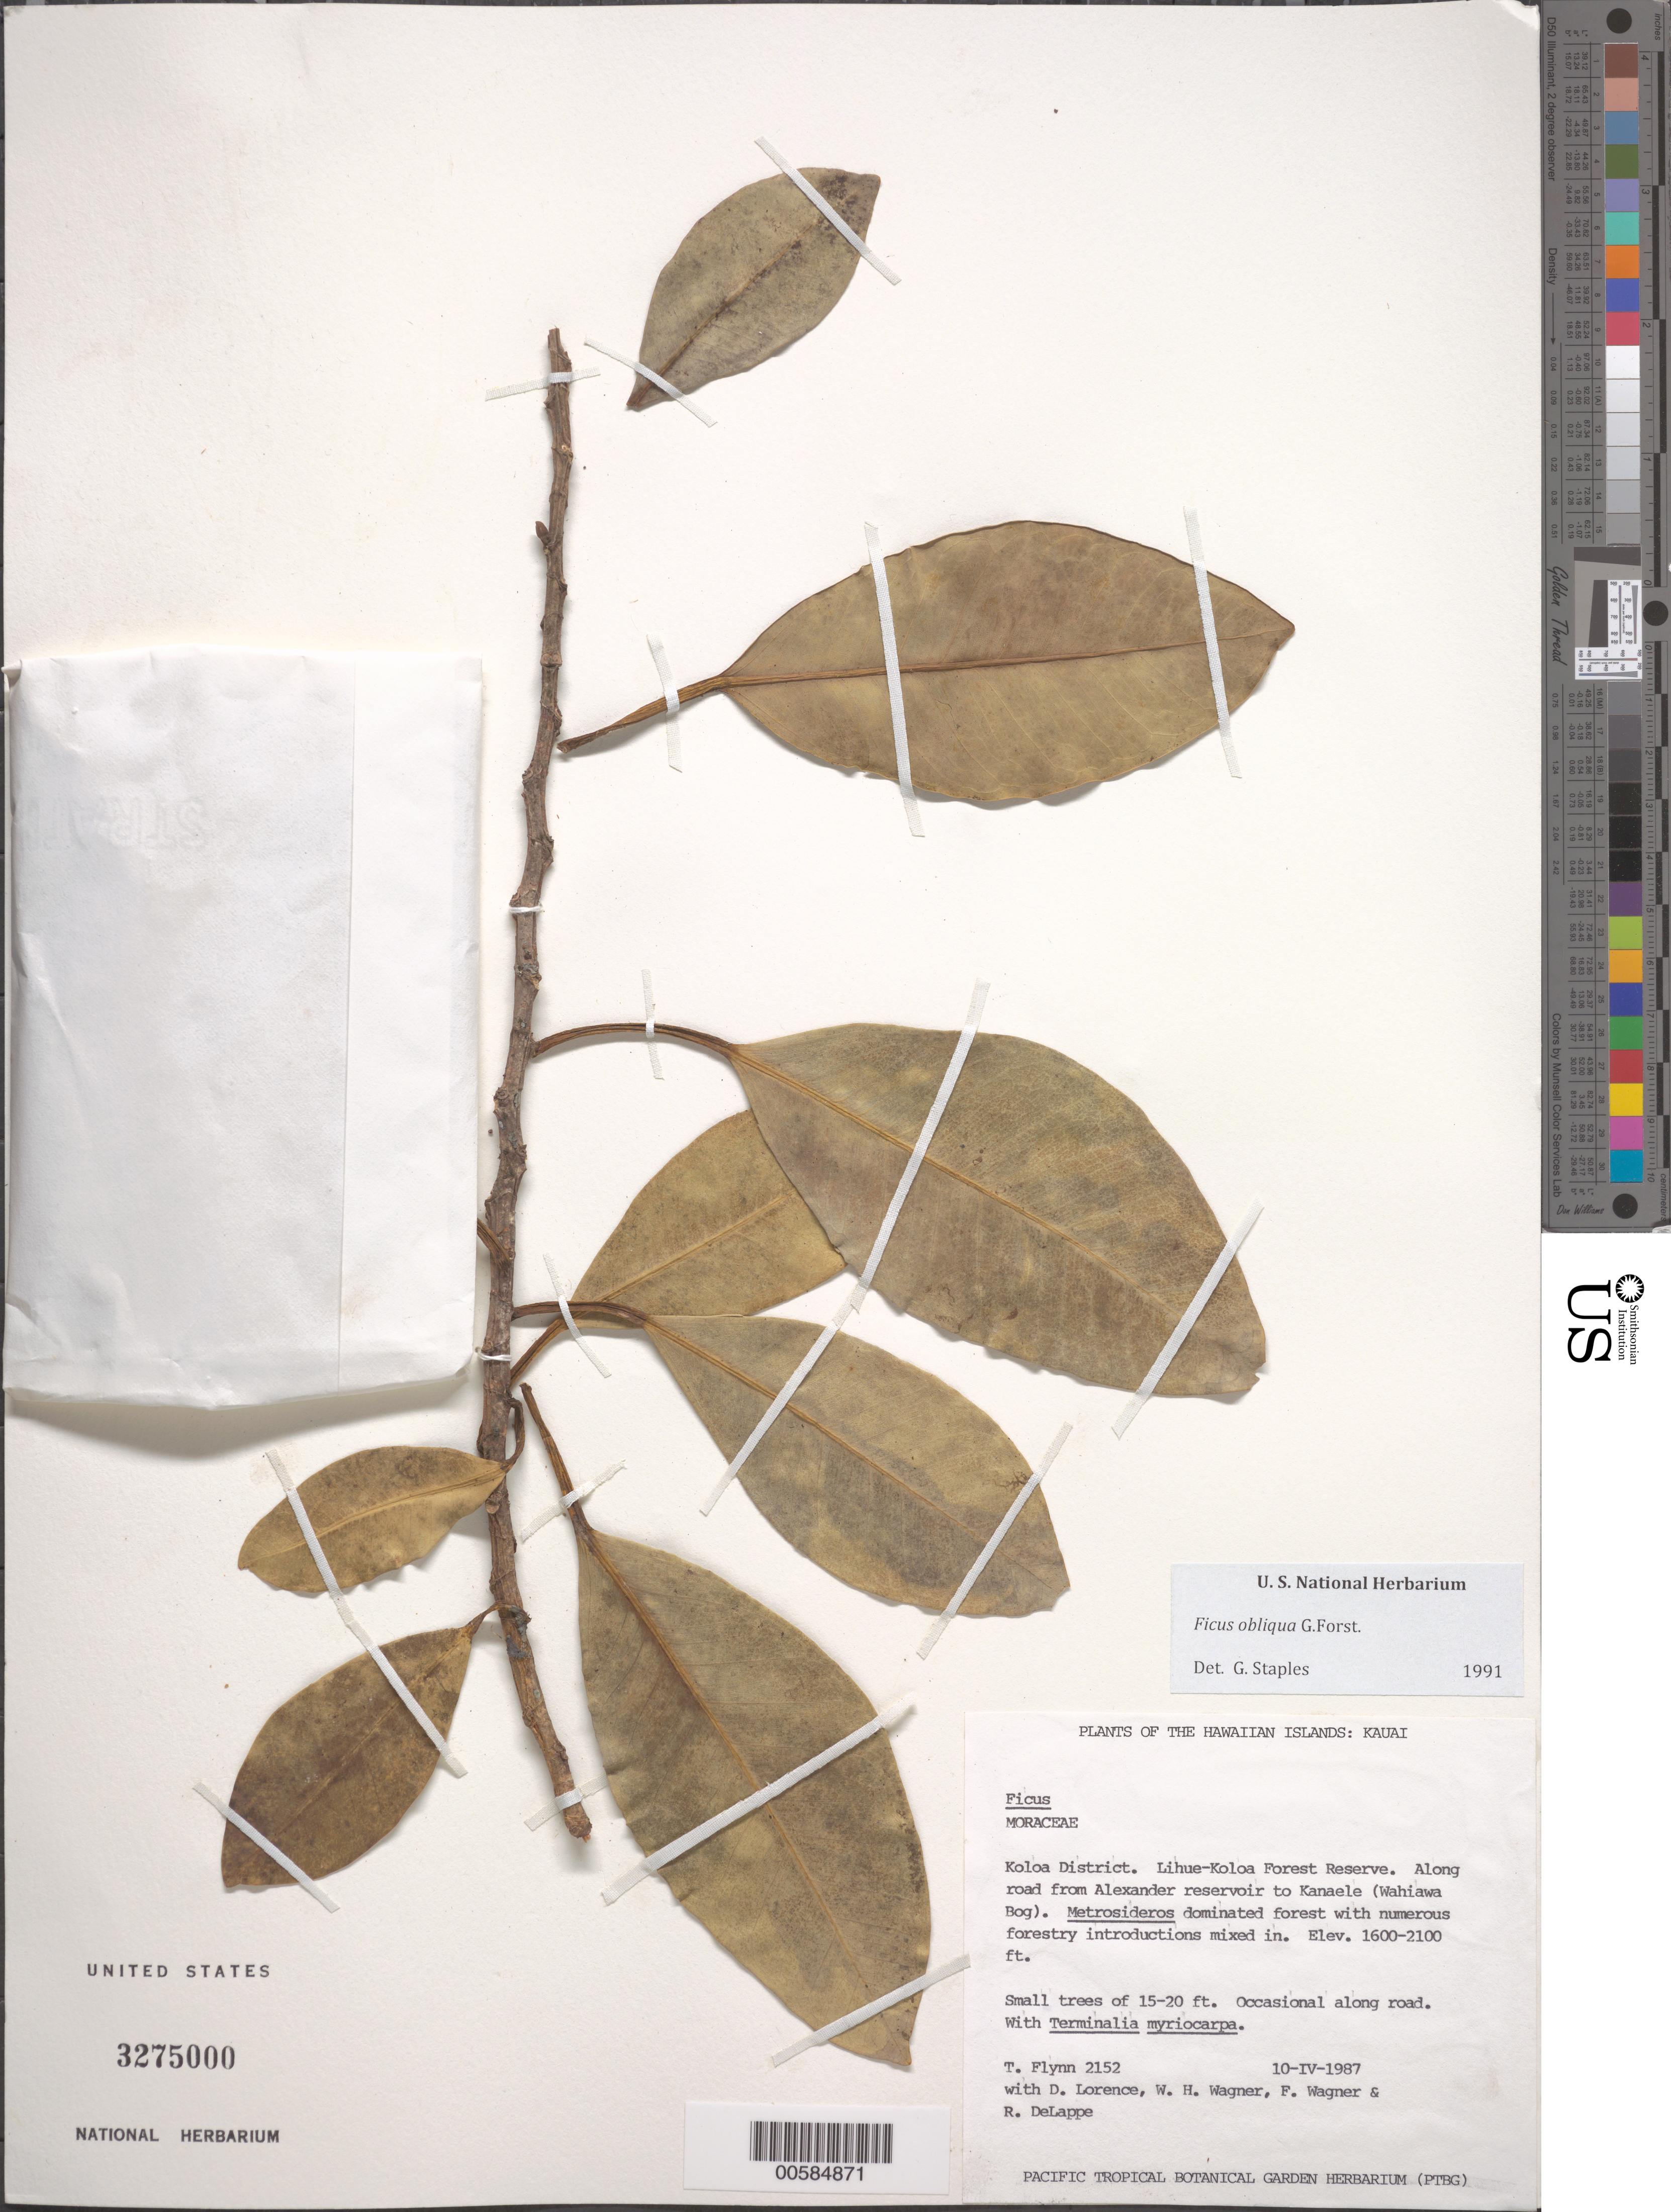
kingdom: Plantae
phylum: Tracheophyta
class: Magnoliopsida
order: Rosales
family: Moraceae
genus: Ficus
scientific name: Ficus obliqua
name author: G. Forst.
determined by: Staples, G. W.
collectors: T. W. Flynn, D. Lorence, W. H. Wagner, F. S. Wagner & R. DeLappe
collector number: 2152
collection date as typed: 10 Apr 1987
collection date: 1987-04-10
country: United States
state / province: Hawaii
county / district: Kauai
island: Kaua'i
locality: Koloa Dist. Lihue-Koloa For Res. Along road from Alexander reservoir to Kanaele (Wahiawa Bog).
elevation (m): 488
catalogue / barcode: US 3275000